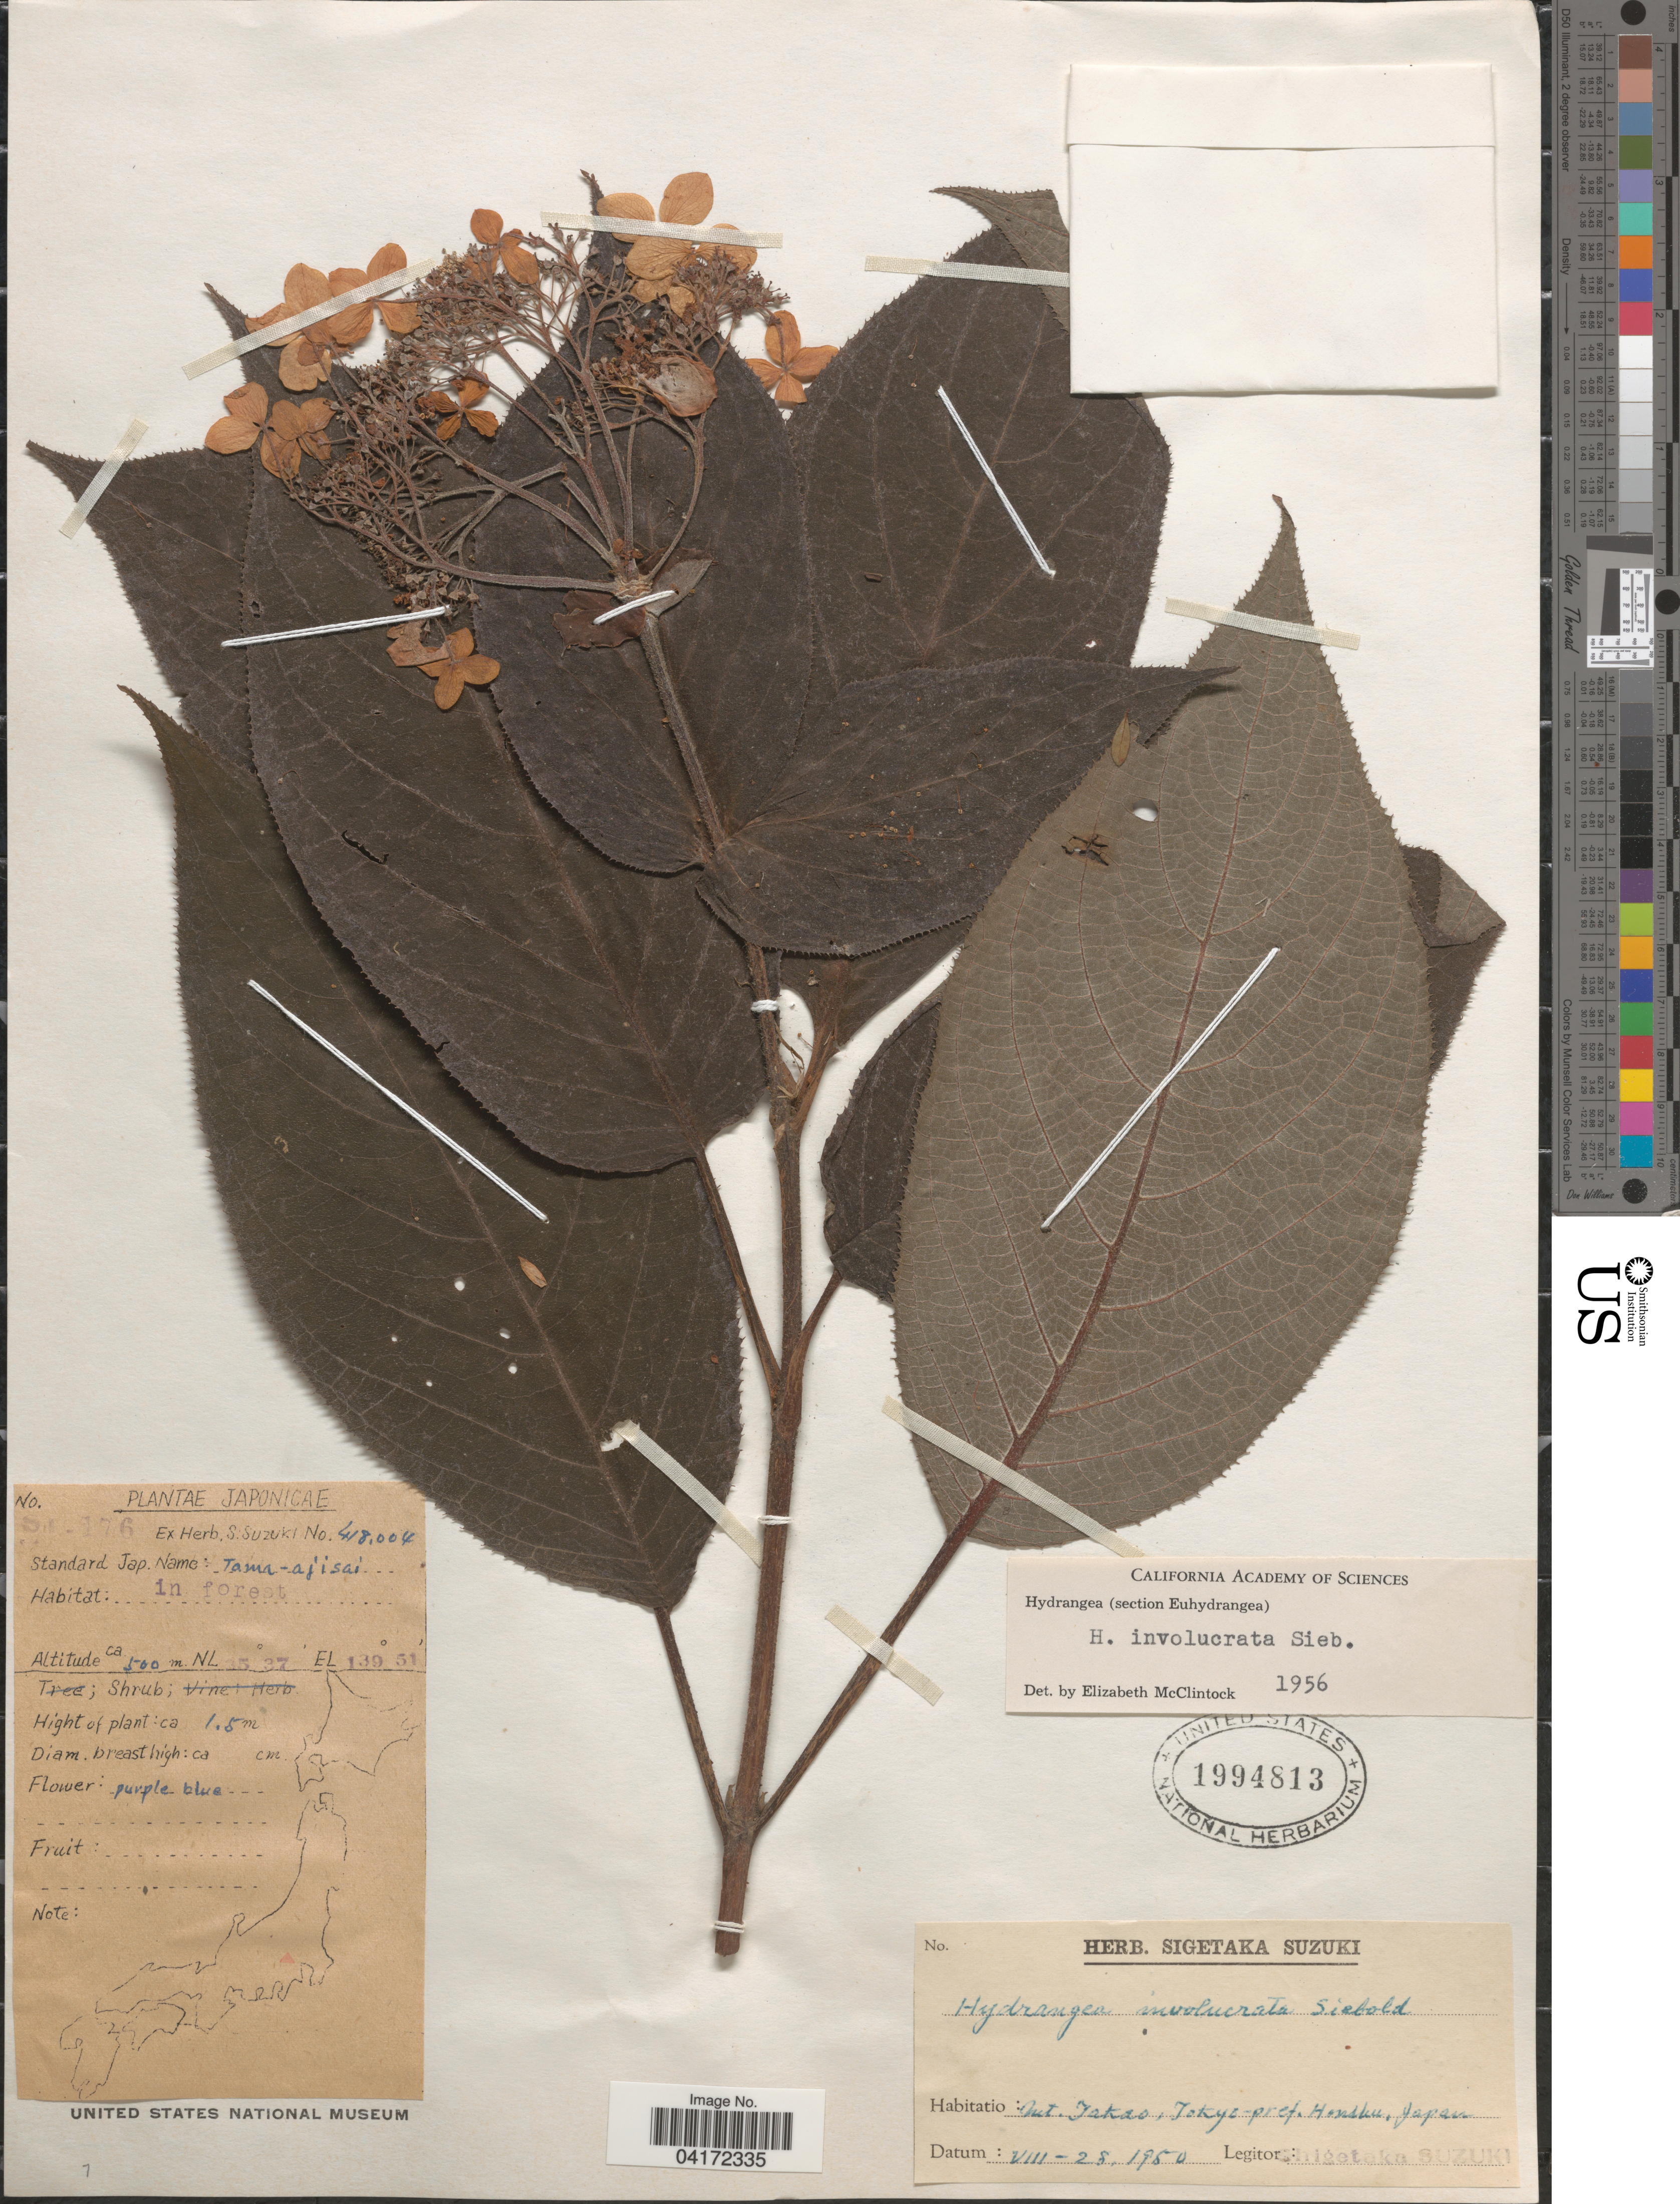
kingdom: Plantae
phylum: Tracheophyta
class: Magnoliopsida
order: Cornales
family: Hydrangeaceae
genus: Hydrangea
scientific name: Hydrangea involucrata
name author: Siebold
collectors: S. Suzuki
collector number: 418004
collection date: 1950-08-28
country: Japan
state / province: Tokyo, Federal City of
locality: Mt. Takao, Tokyo-pref. Honshu.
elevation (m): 500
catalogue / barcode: US 1994813